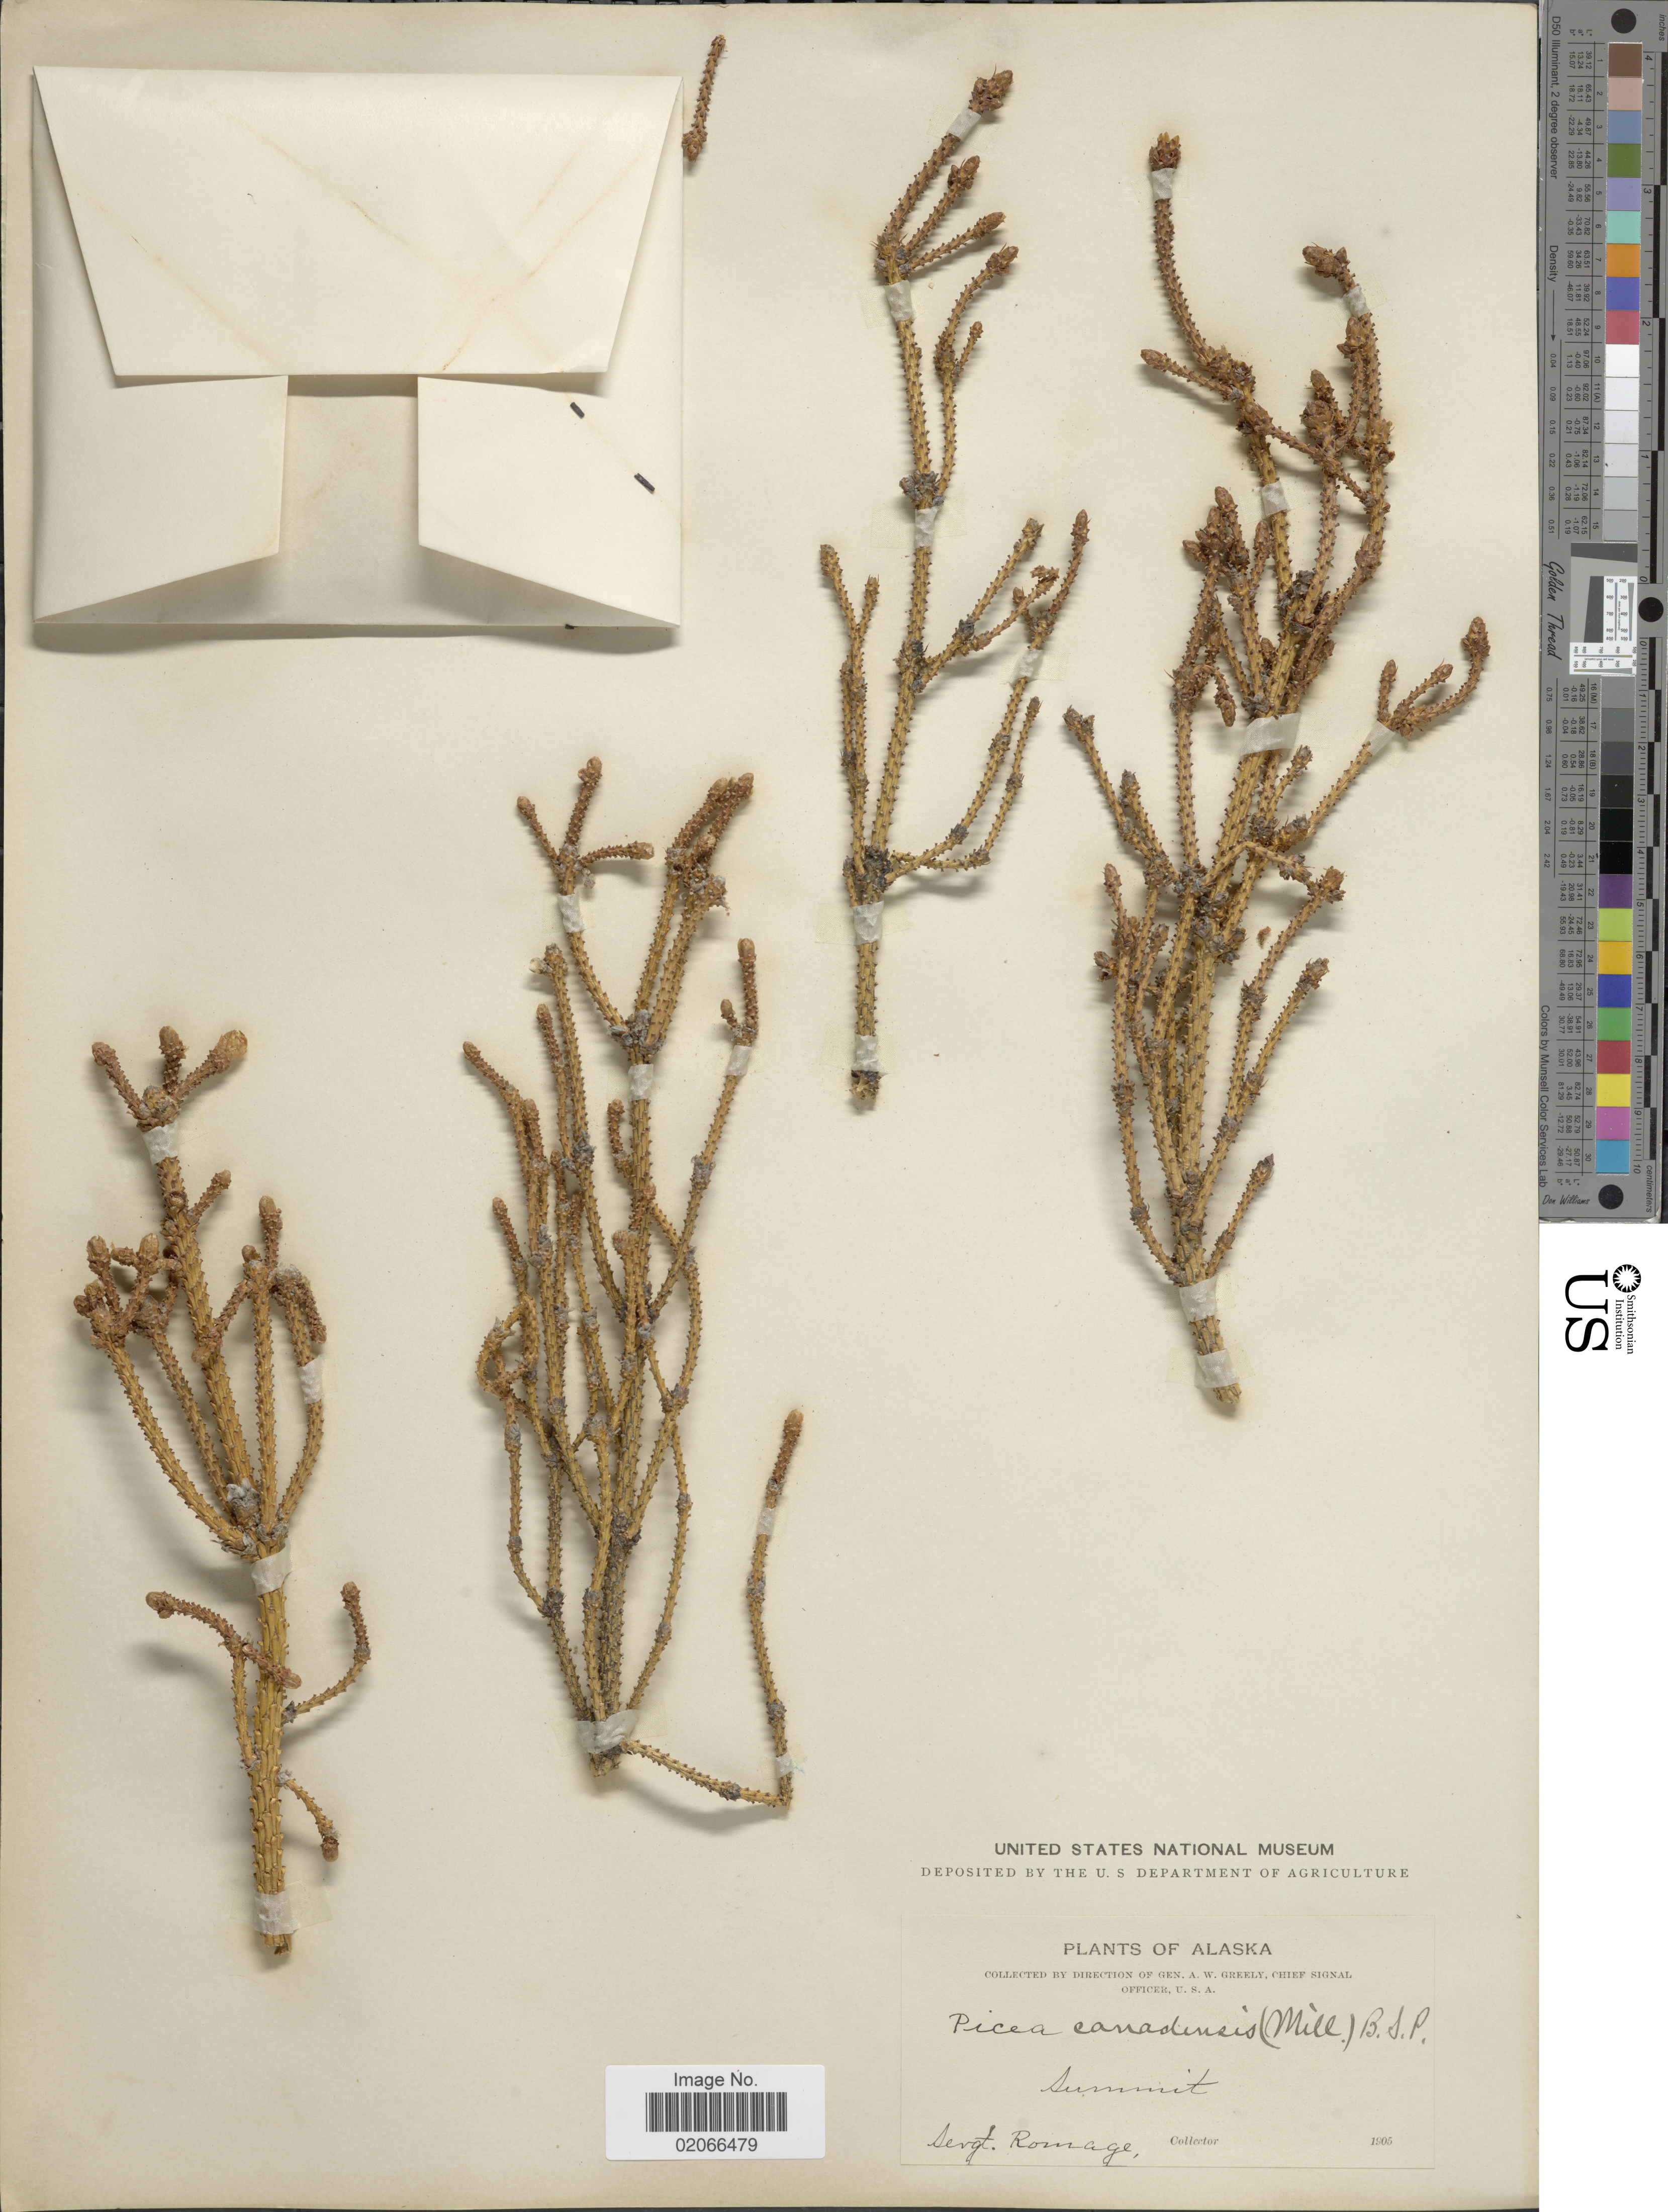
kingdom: Plantae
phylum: Tracheophyta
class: Pinopsida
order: Pinales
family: Pinaceae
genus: Picea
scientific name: Picea glauca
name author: (Moench) Voss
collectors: Romage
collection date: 1905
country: United States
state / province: Alaska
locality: Summit